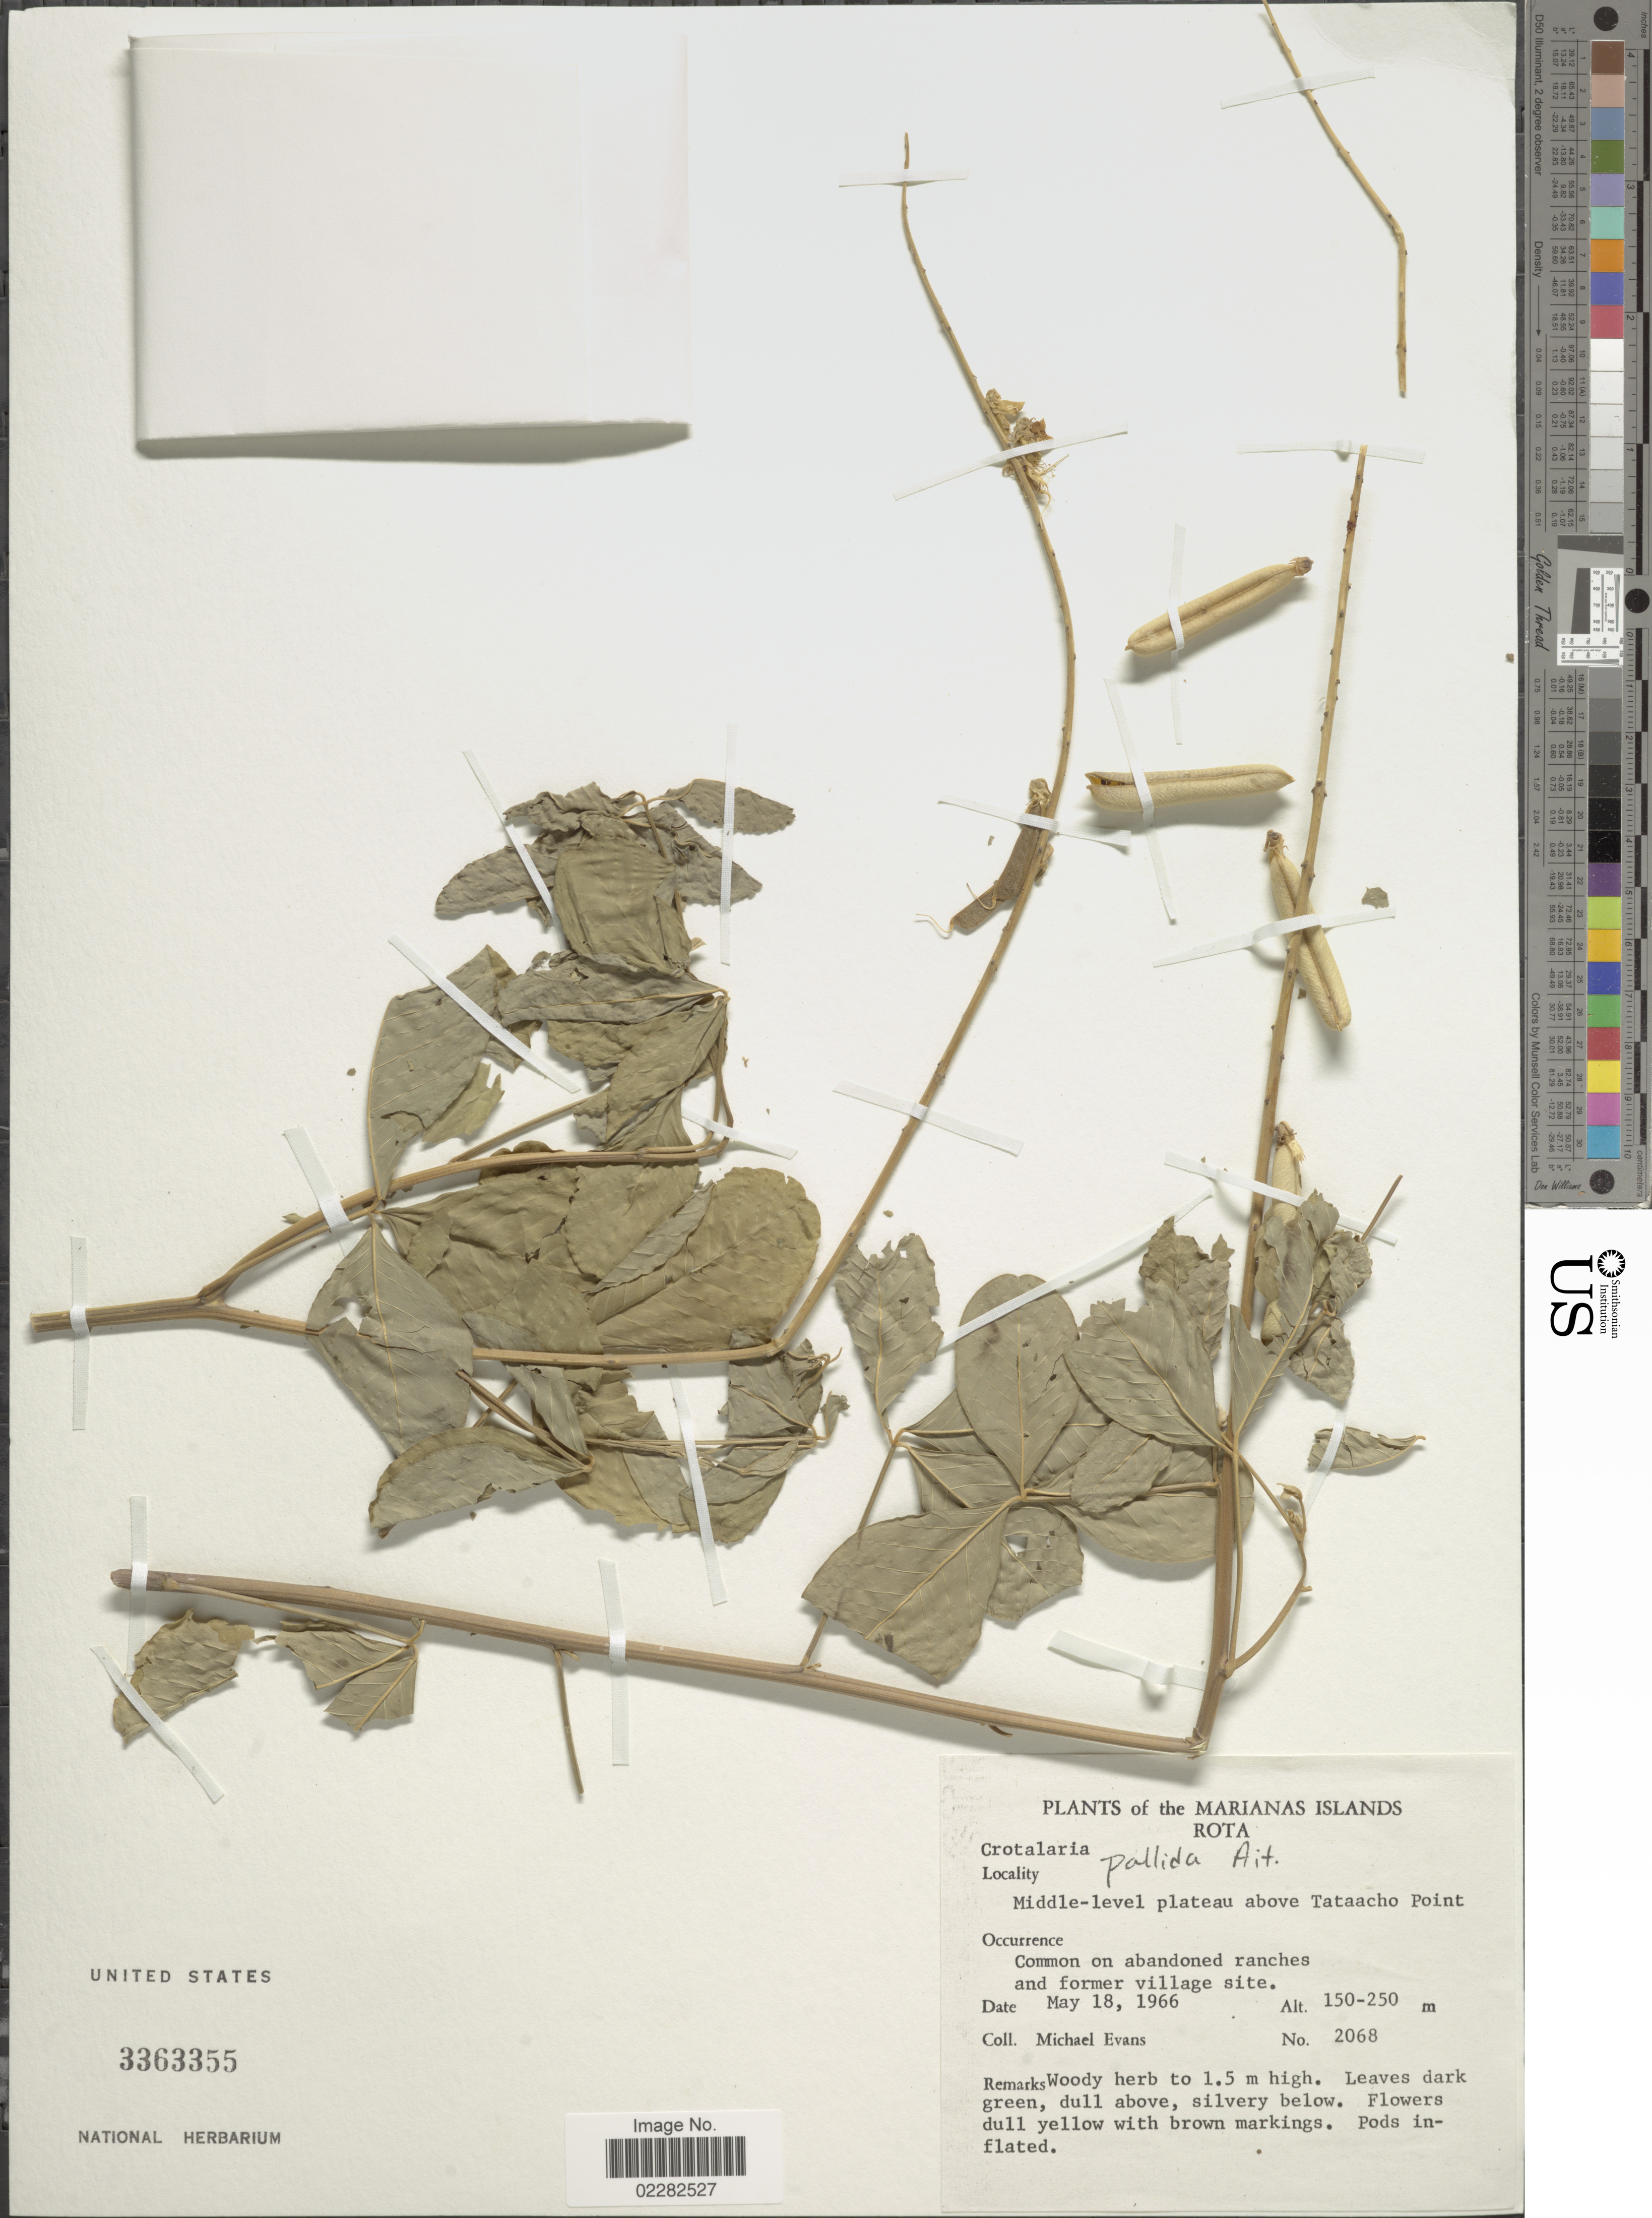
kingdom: Plantae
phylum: Tracheophyta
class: Magnoliopsida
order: Fabales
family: Fabaceae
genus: Crotalaria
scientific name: Crotalaria pallida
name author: Aiton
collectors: M. Evans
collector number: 2068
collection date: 1966-05-18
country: Northern Mariana Islands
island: Rota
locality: Rota, Middle-level plateau above Tataacho Point, common on abandoned ranches and former village site.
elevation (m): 150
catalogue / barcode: US 3363355